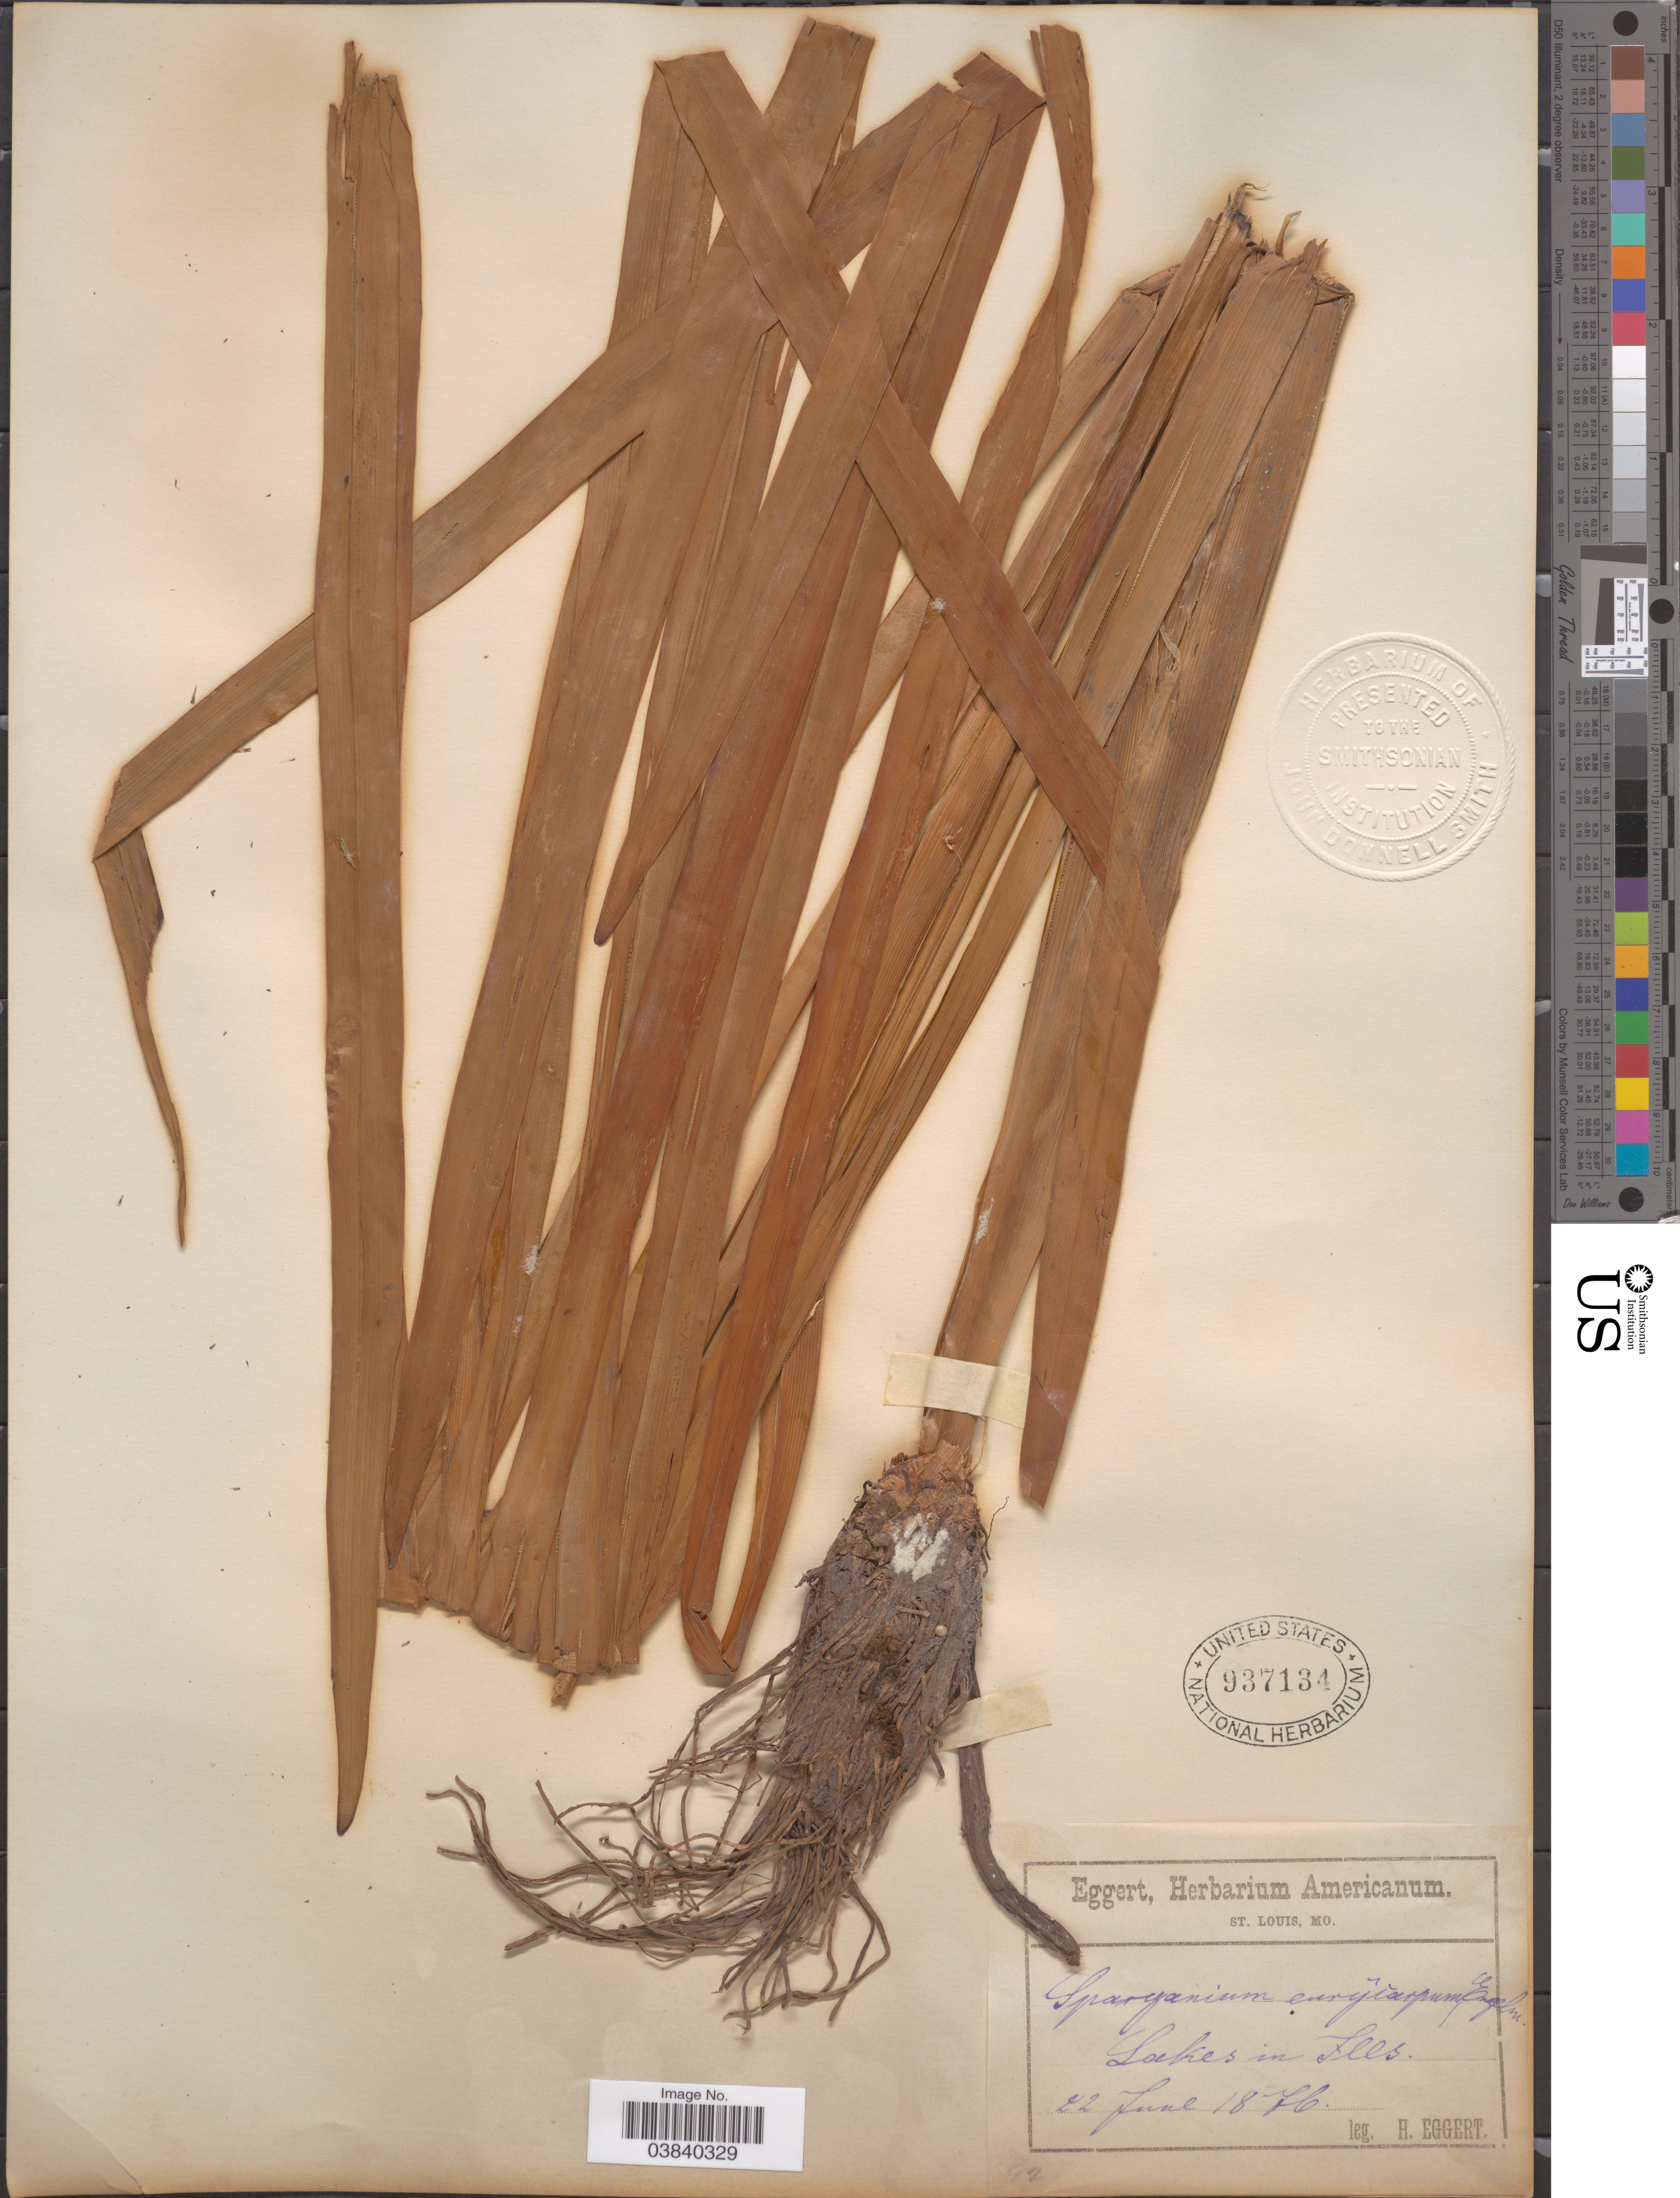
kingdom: Plantae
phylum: Tracheophyta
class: Liliopsida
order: Poales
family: Typhaceae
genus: Sparganium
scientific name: Sparganium eurycarpum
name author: Engelm.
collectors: H. Eggert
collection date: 1876-06-22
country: United States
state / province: Illinois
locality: Lakes in Ills.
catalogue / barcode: US 937134